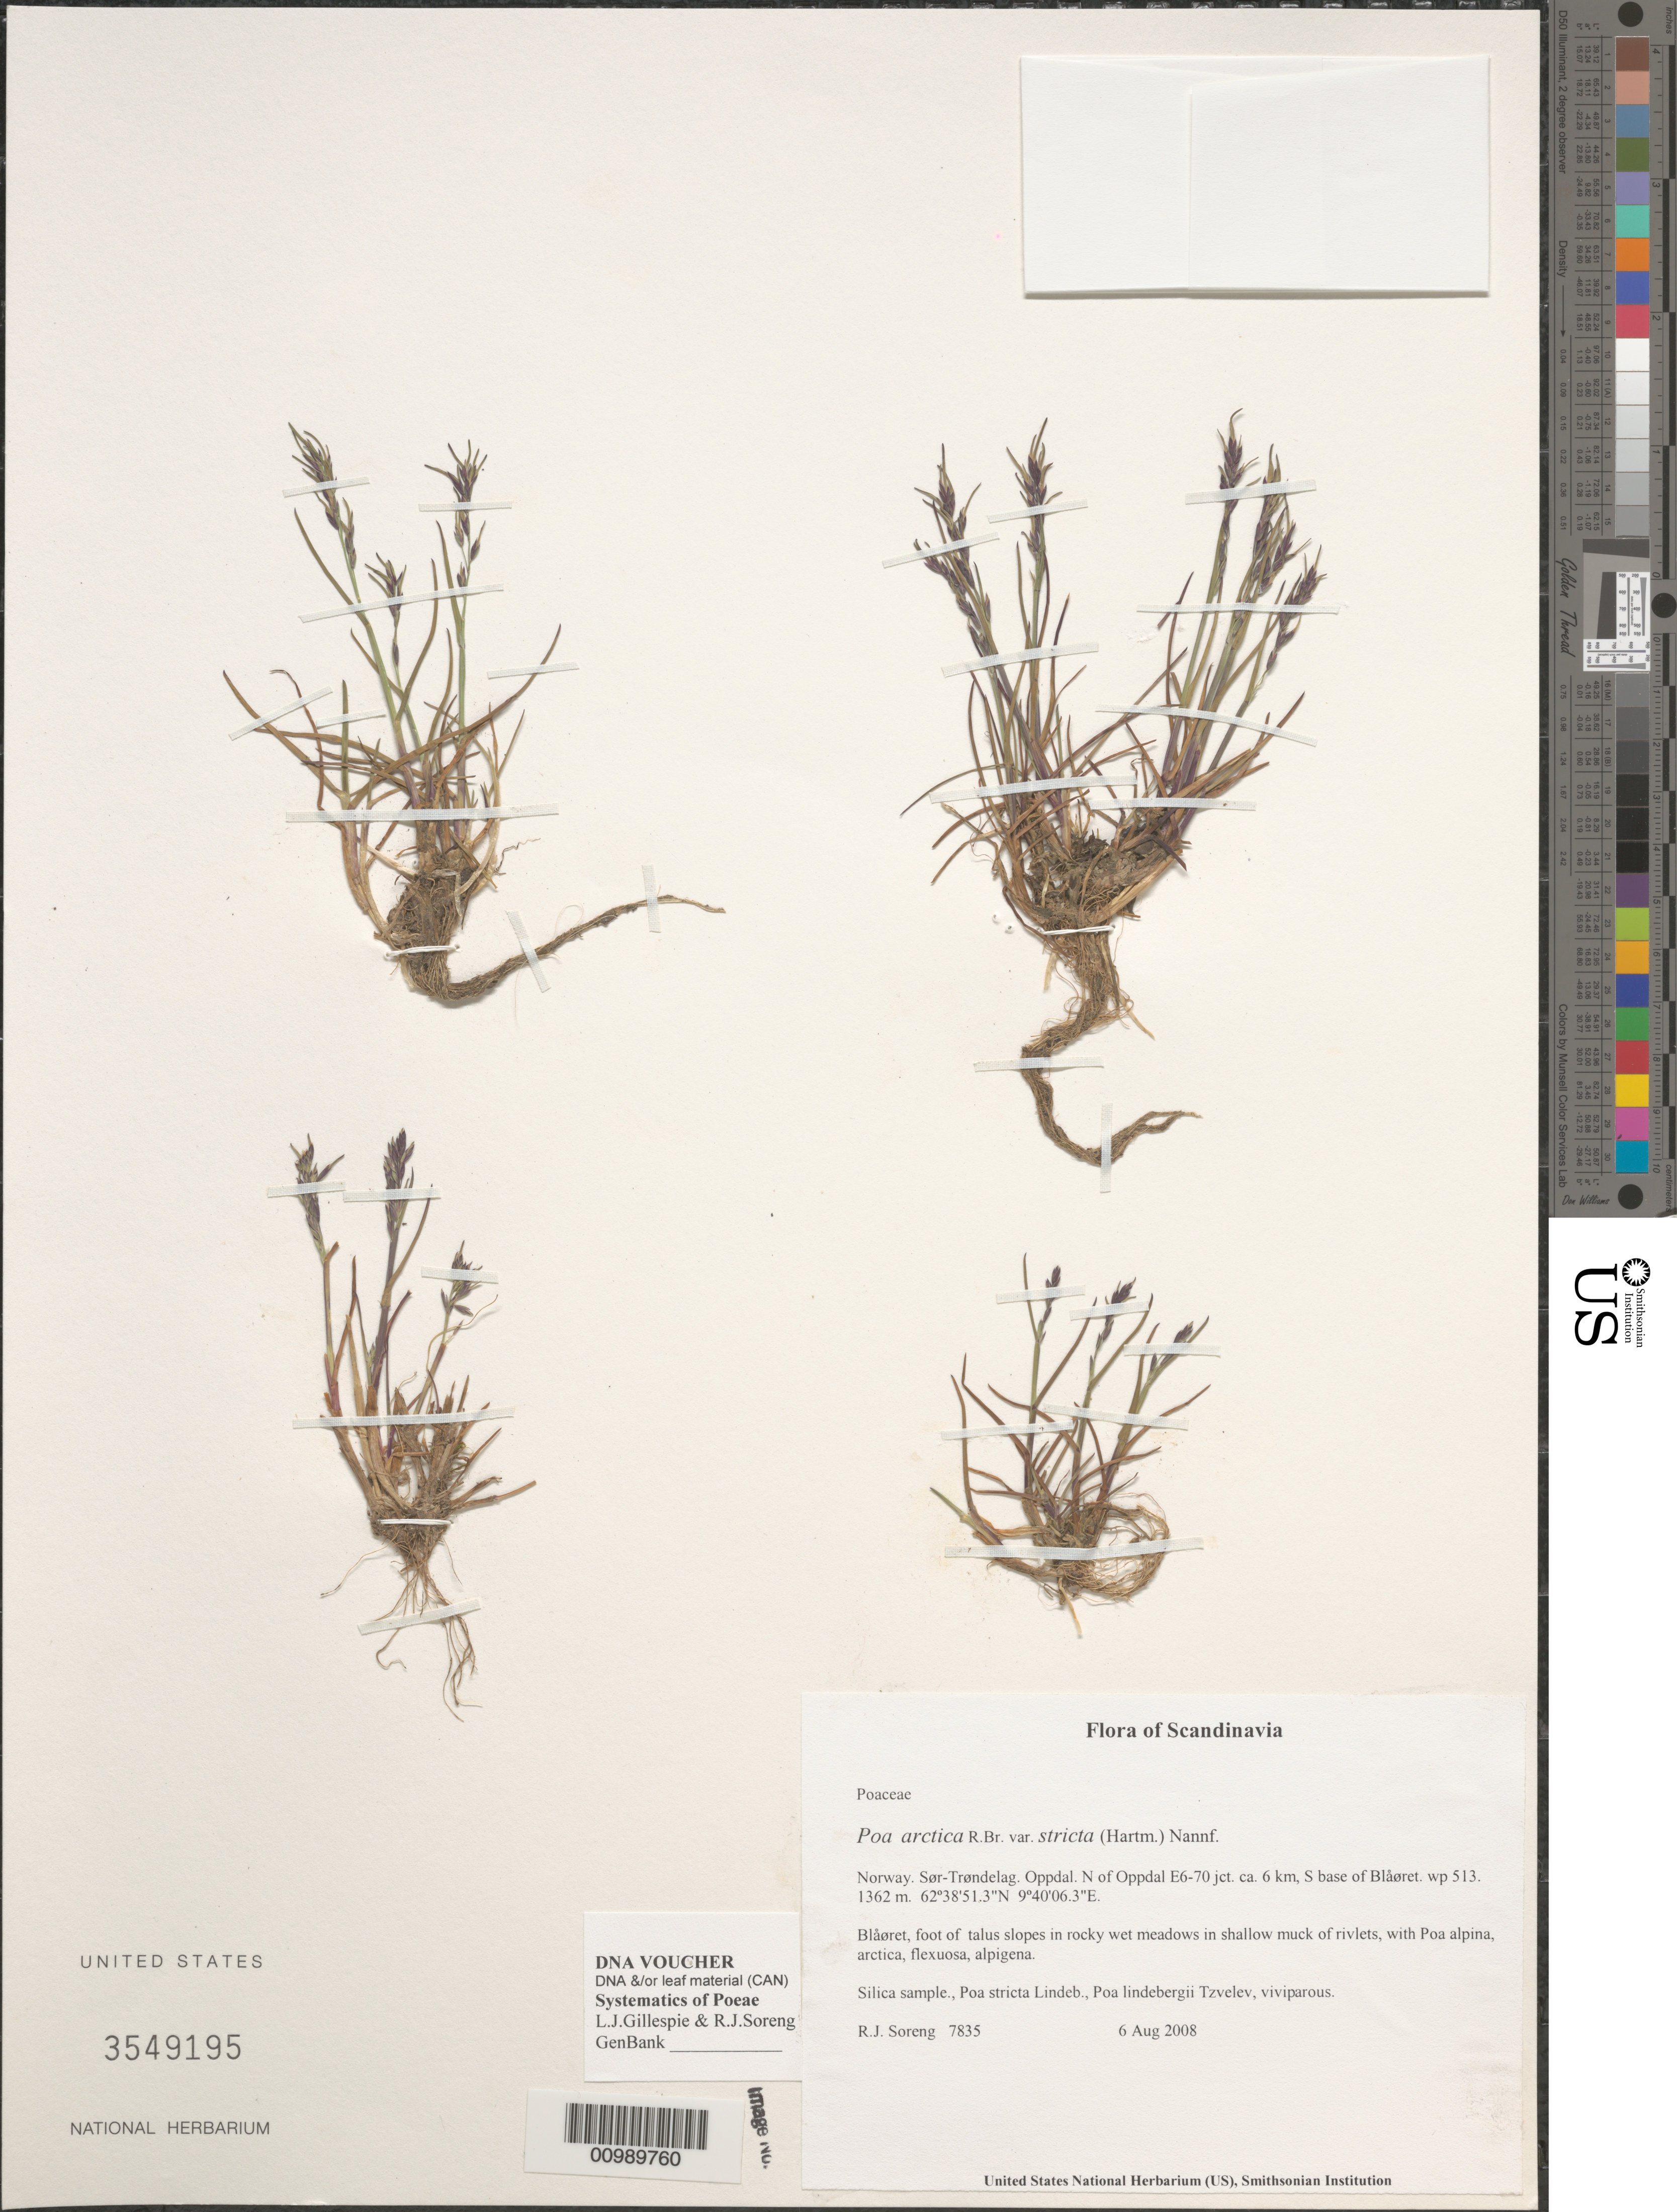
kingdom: Plantae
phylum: Tracheophyta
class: Liliopsida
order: Poales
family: Poaceae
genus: Poa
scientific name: Poa arctica var. stricta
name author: (Hartm.) Nannf.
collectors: R. J. Soreng & N. L. Soreng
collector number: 7835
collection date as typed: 06 Aug 2008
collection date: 2008-08-06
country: Norway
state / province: Trøndelag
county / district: Oppdal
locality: N of Oppdal E6-70 jct. ca. 6 km, S base of Blåøret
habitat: Blåøret, foot of talus slopes in rocky wet meadows in shallow muck of rivlets, with Poa alpina, arctica, flexuosa, alpigena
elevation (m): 1362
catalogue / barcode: US 3549195